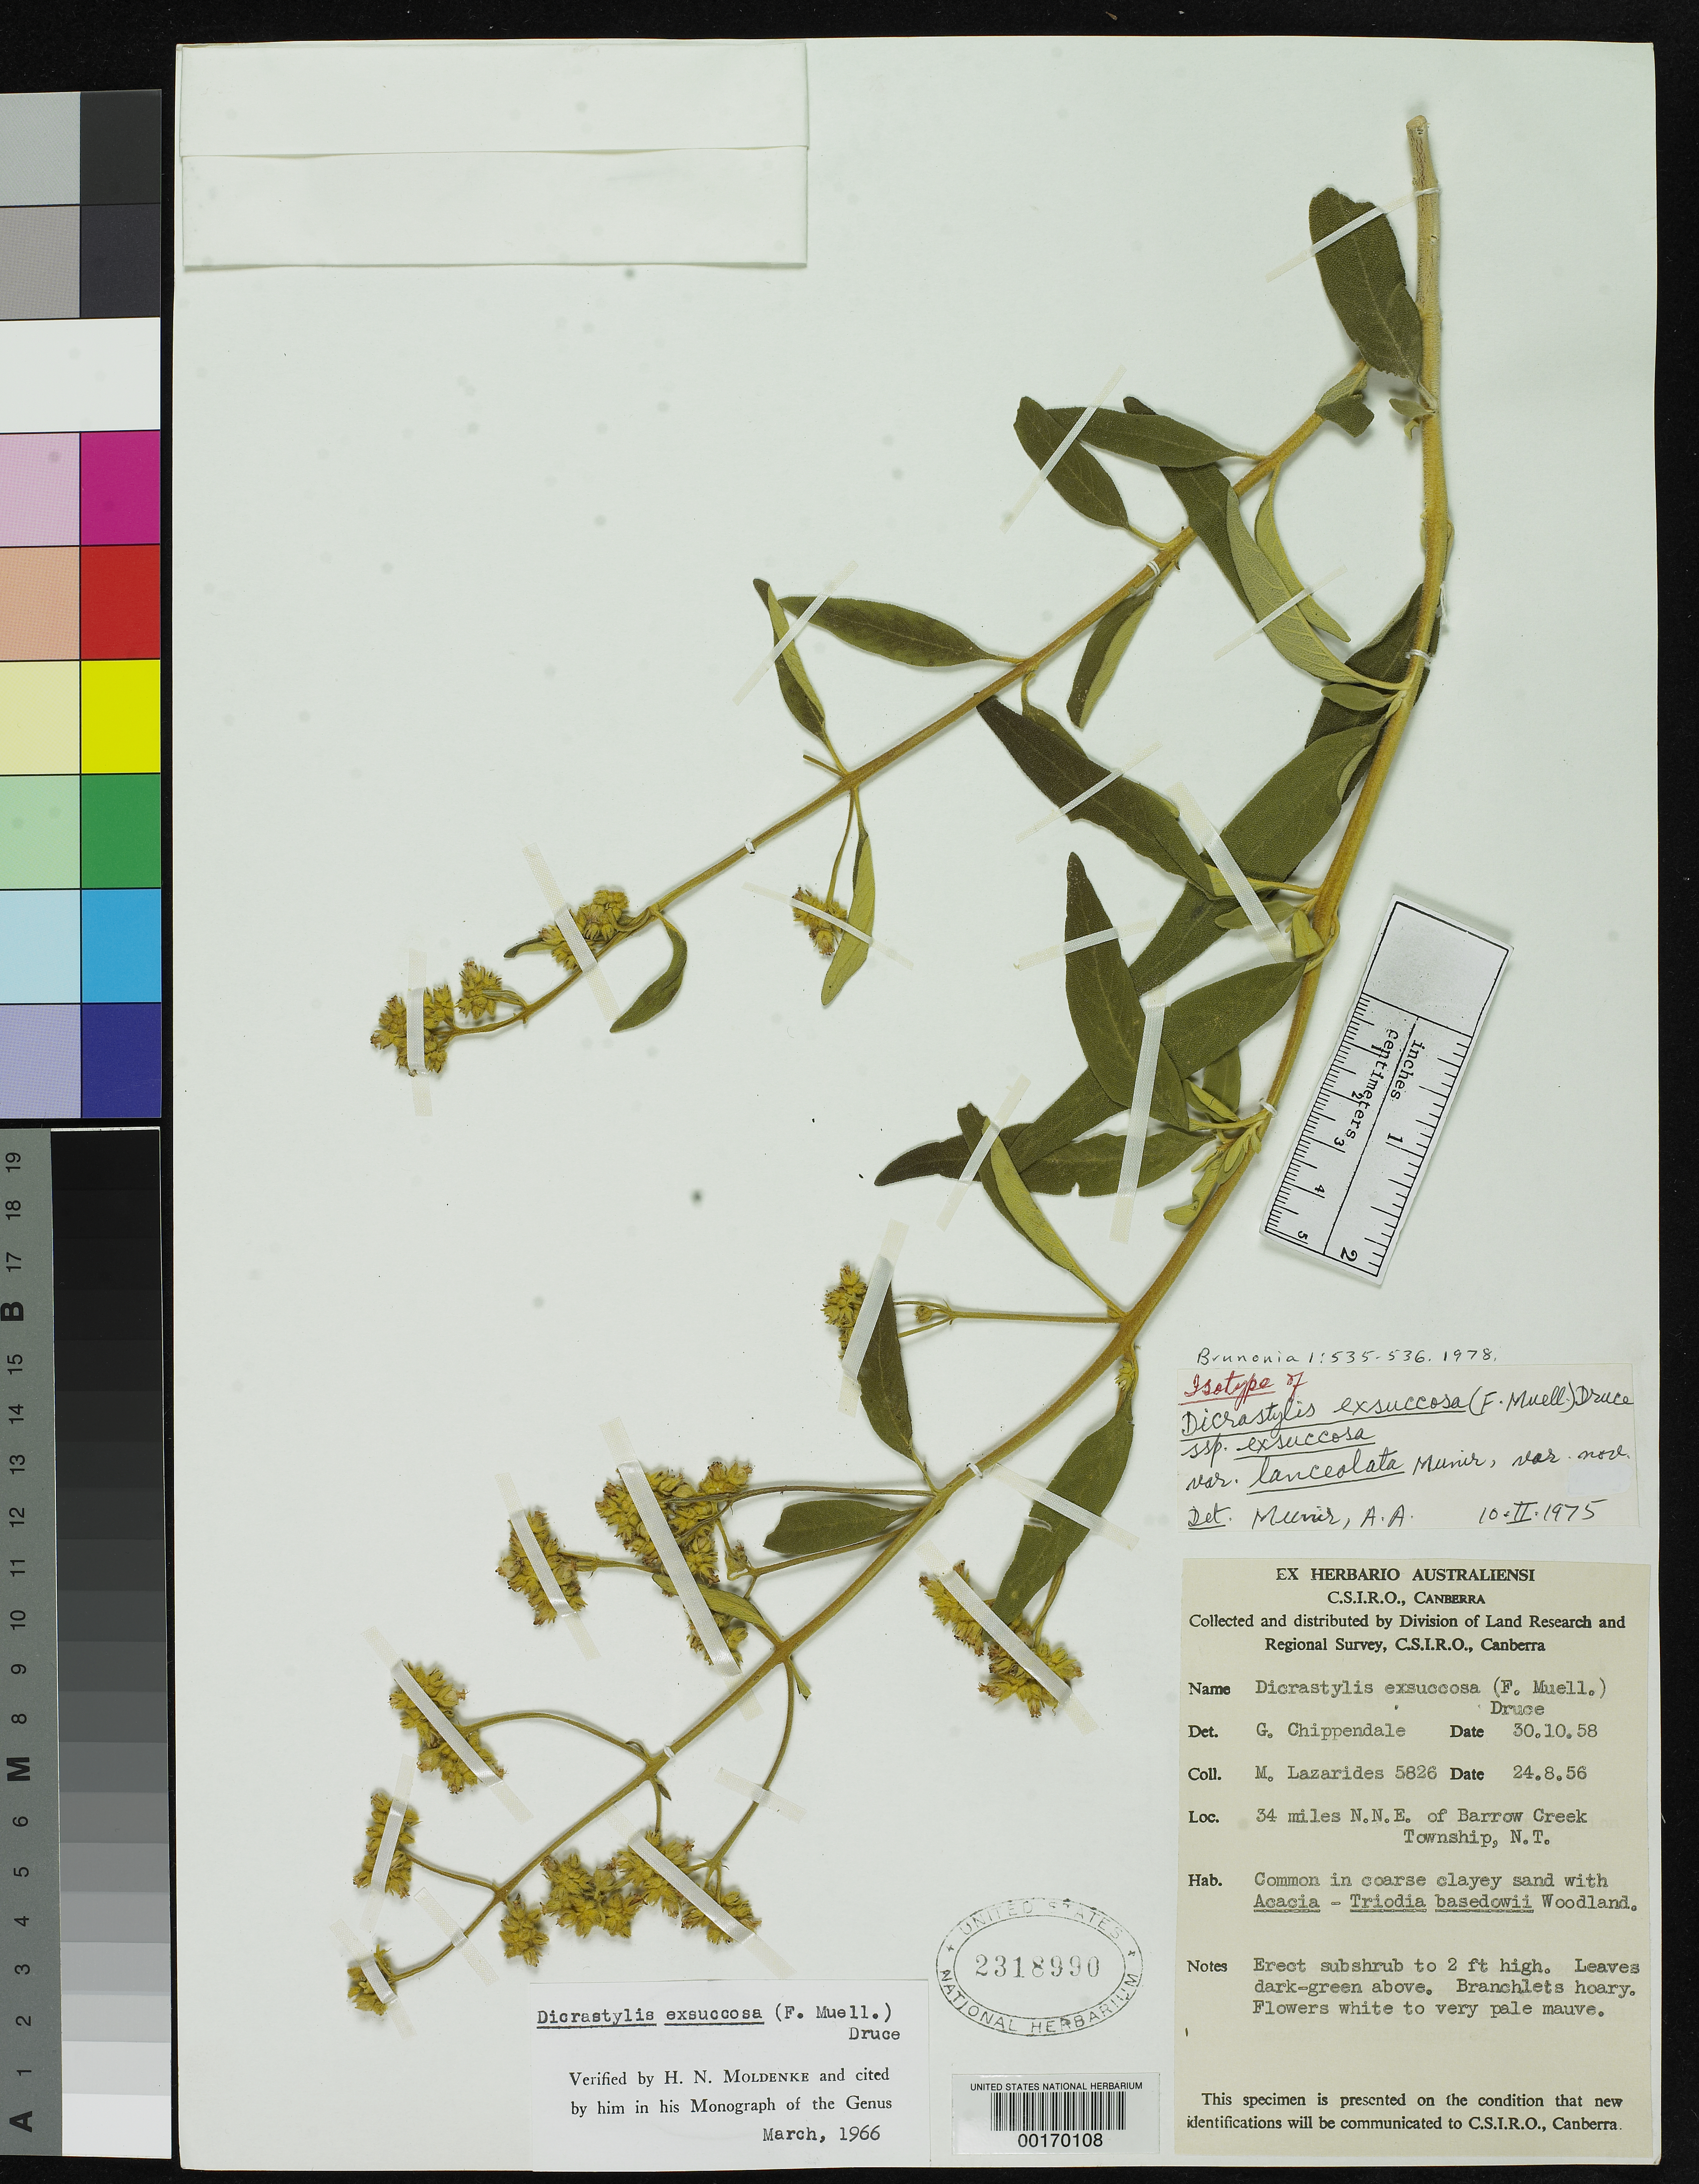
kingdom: Plantae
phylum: Tracheophyta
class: Magnoliopsida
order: Lamiales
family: Lamiaceae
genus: Dicrastylis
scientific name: Dicrastylis exsuccosa var. lanceolata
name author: Munir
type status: Isotype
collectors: M. Lazarides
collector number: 5999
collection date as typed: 24 Aug 1956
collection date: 1956-08-24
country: Australia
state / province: Northern Territory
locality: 34 mi NNE of Barrow Creek township.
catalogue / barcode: US 2318990